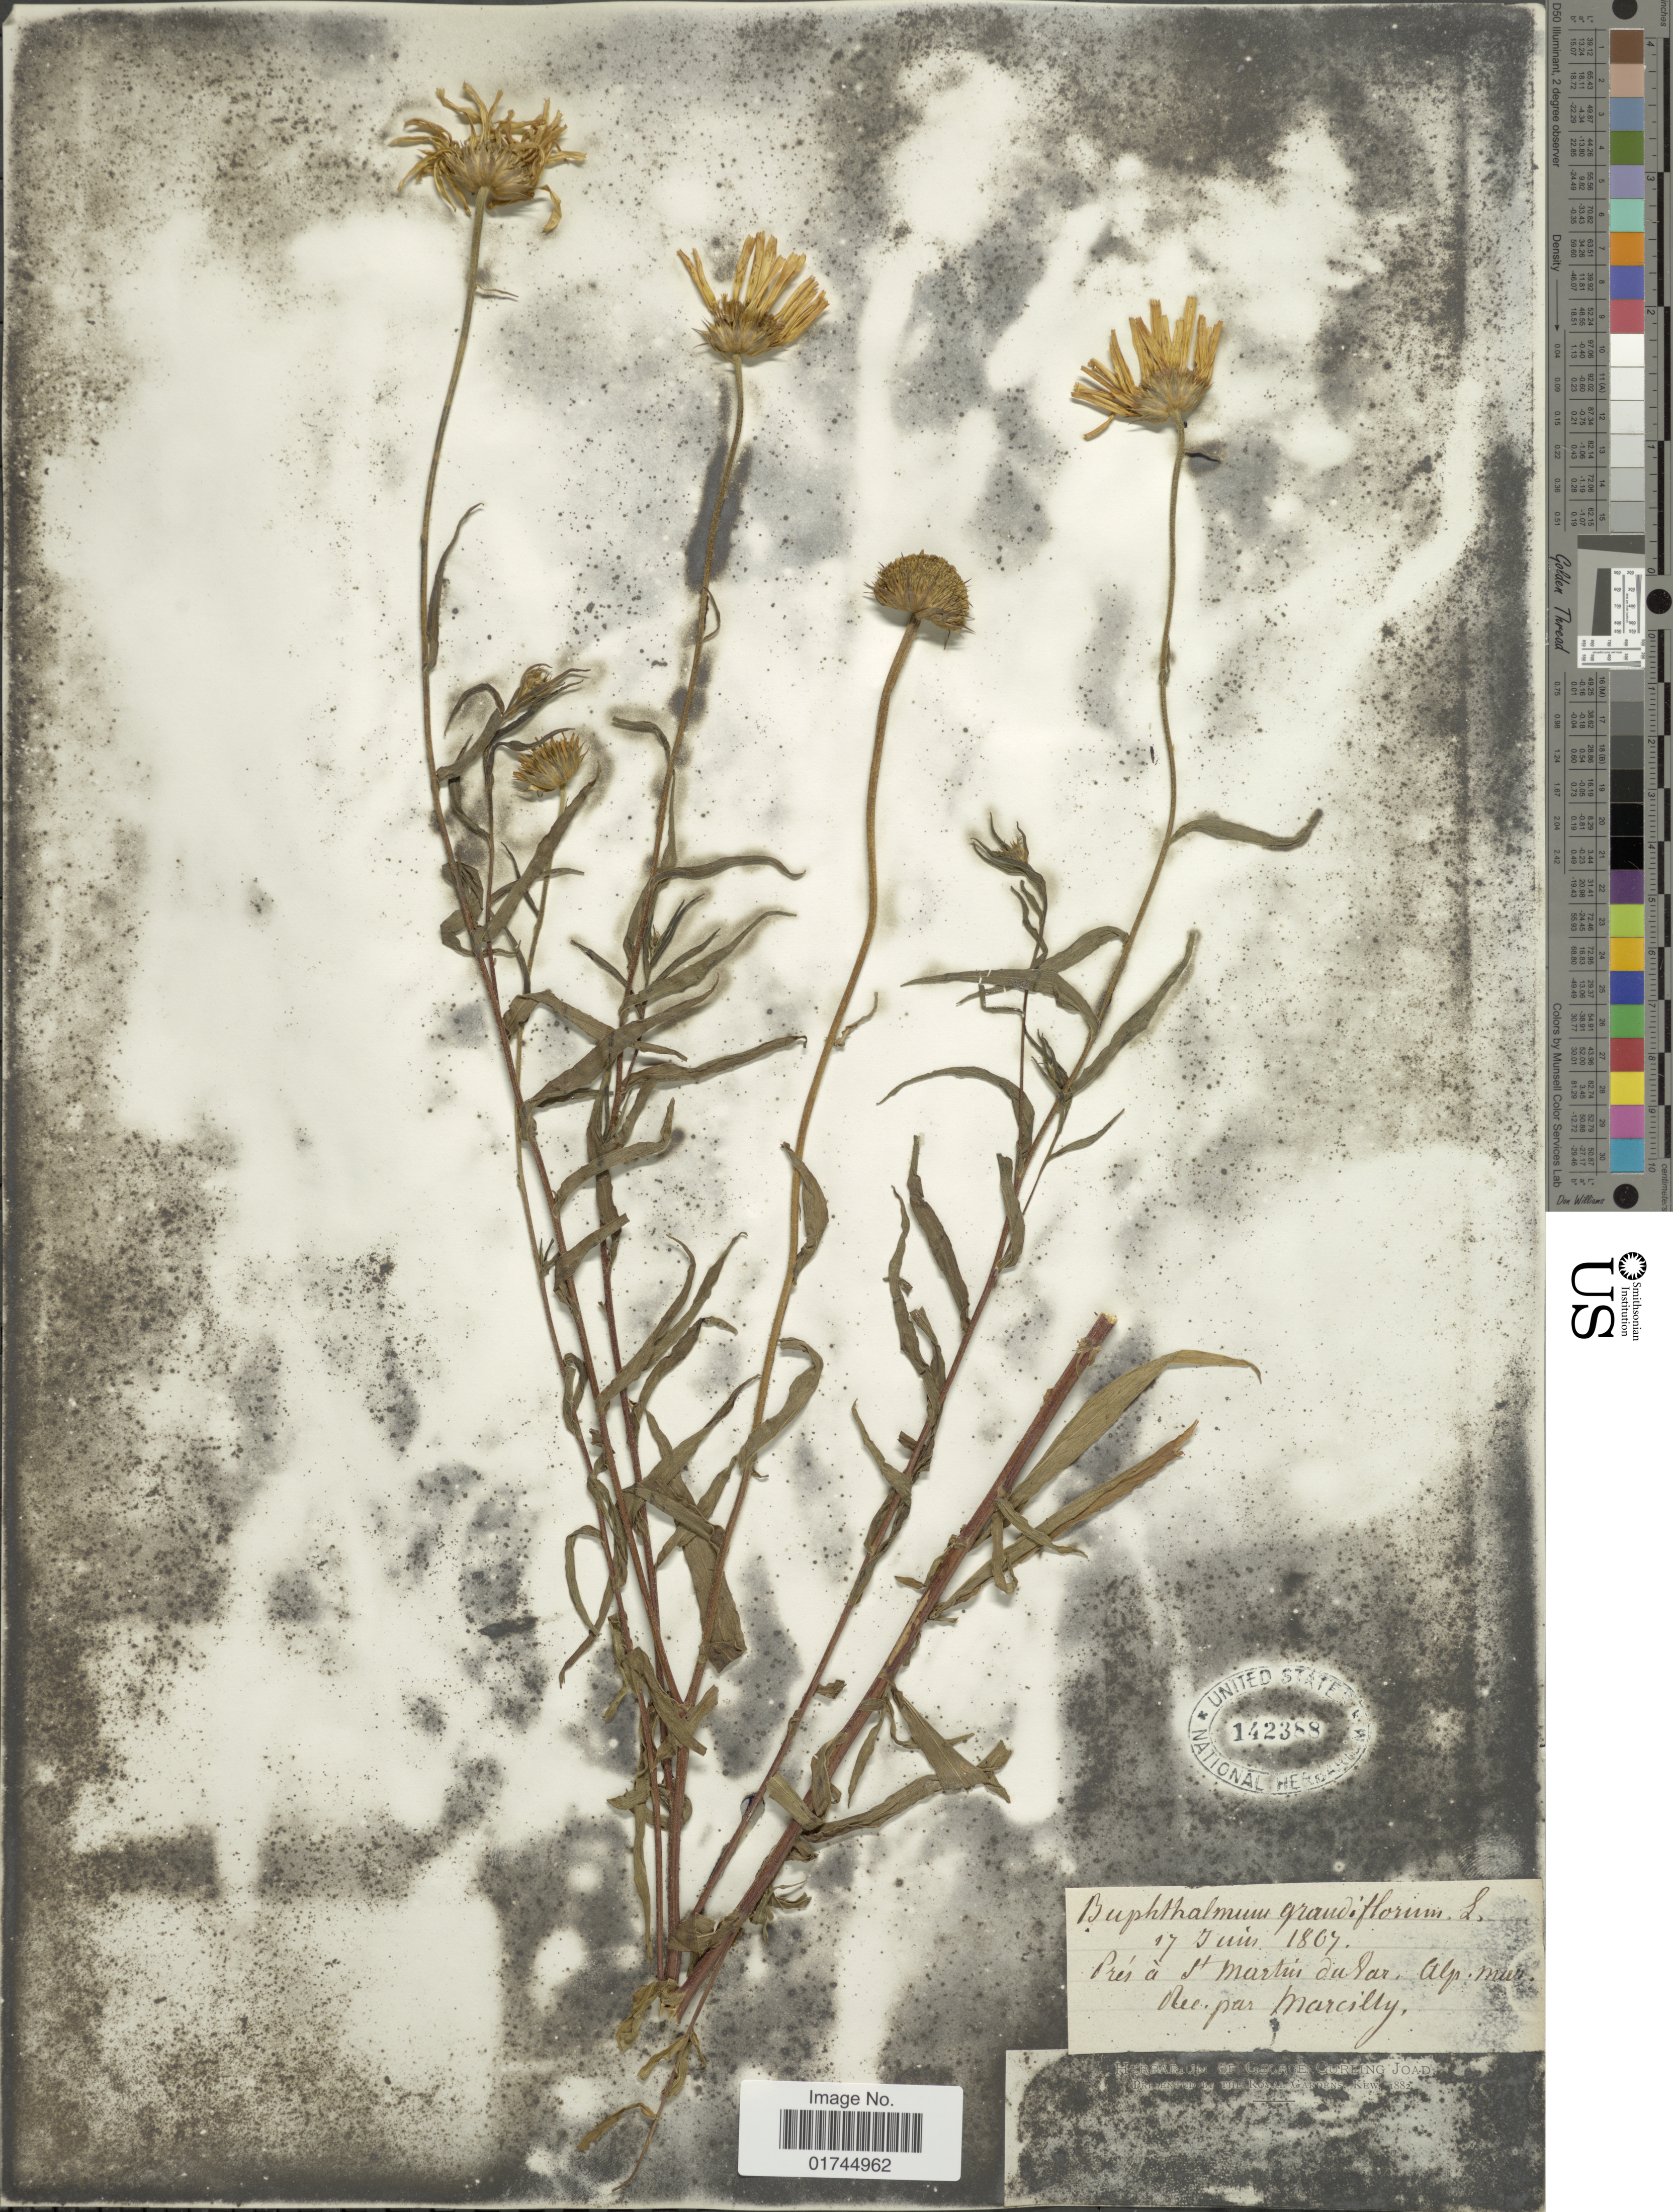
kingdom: Plantae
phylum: Tracheophyta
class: Magnoliopsida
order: Asterales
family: Asteraceae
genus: Buphthalmum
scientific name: Buphthalmum grandiflorum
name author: L.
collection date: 1867-06-17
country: France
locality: Prés a St. Martin du Sar.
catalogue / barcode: US 142388